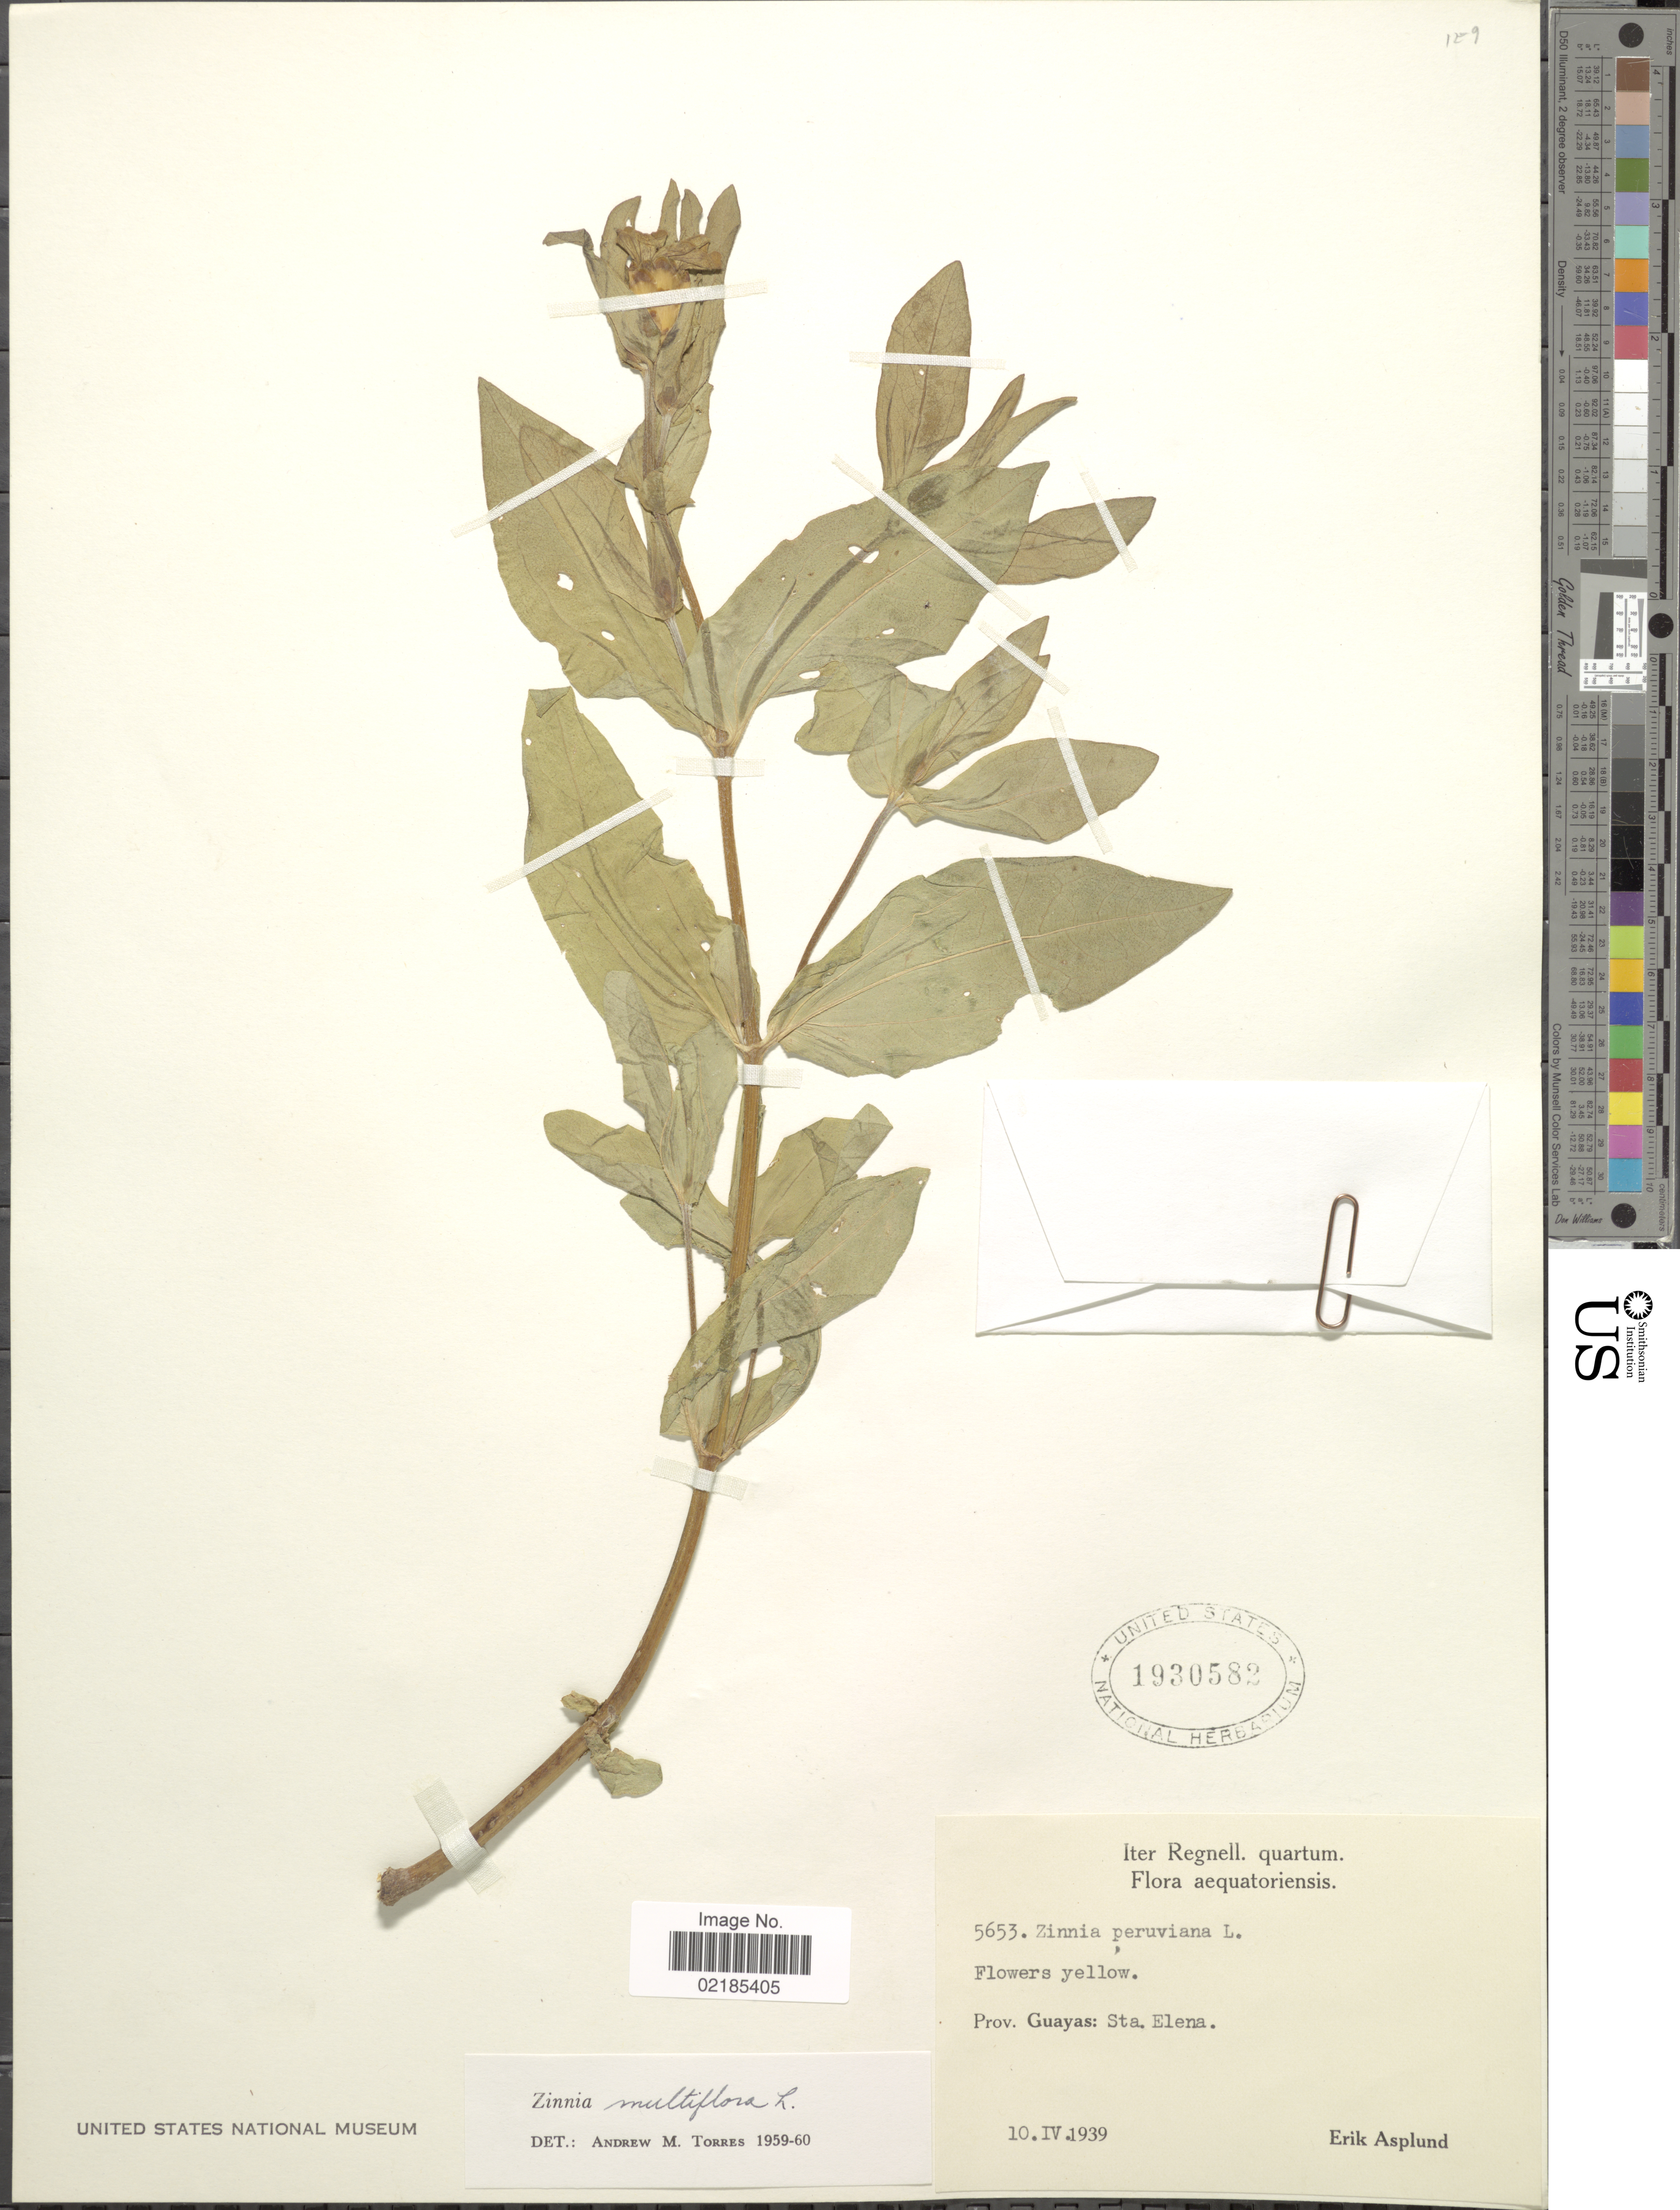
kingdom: Plantae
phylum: Tracheophyta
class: Magnoliopsida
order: Asterales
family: Asteraceae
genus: Zinnia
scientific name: Zinnia multiflora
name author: L.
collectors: E. Asplund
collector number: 5653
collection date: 1939-04-10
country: Ecuador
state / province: Guayas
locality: Sta. Elena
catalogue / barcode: US 1930582